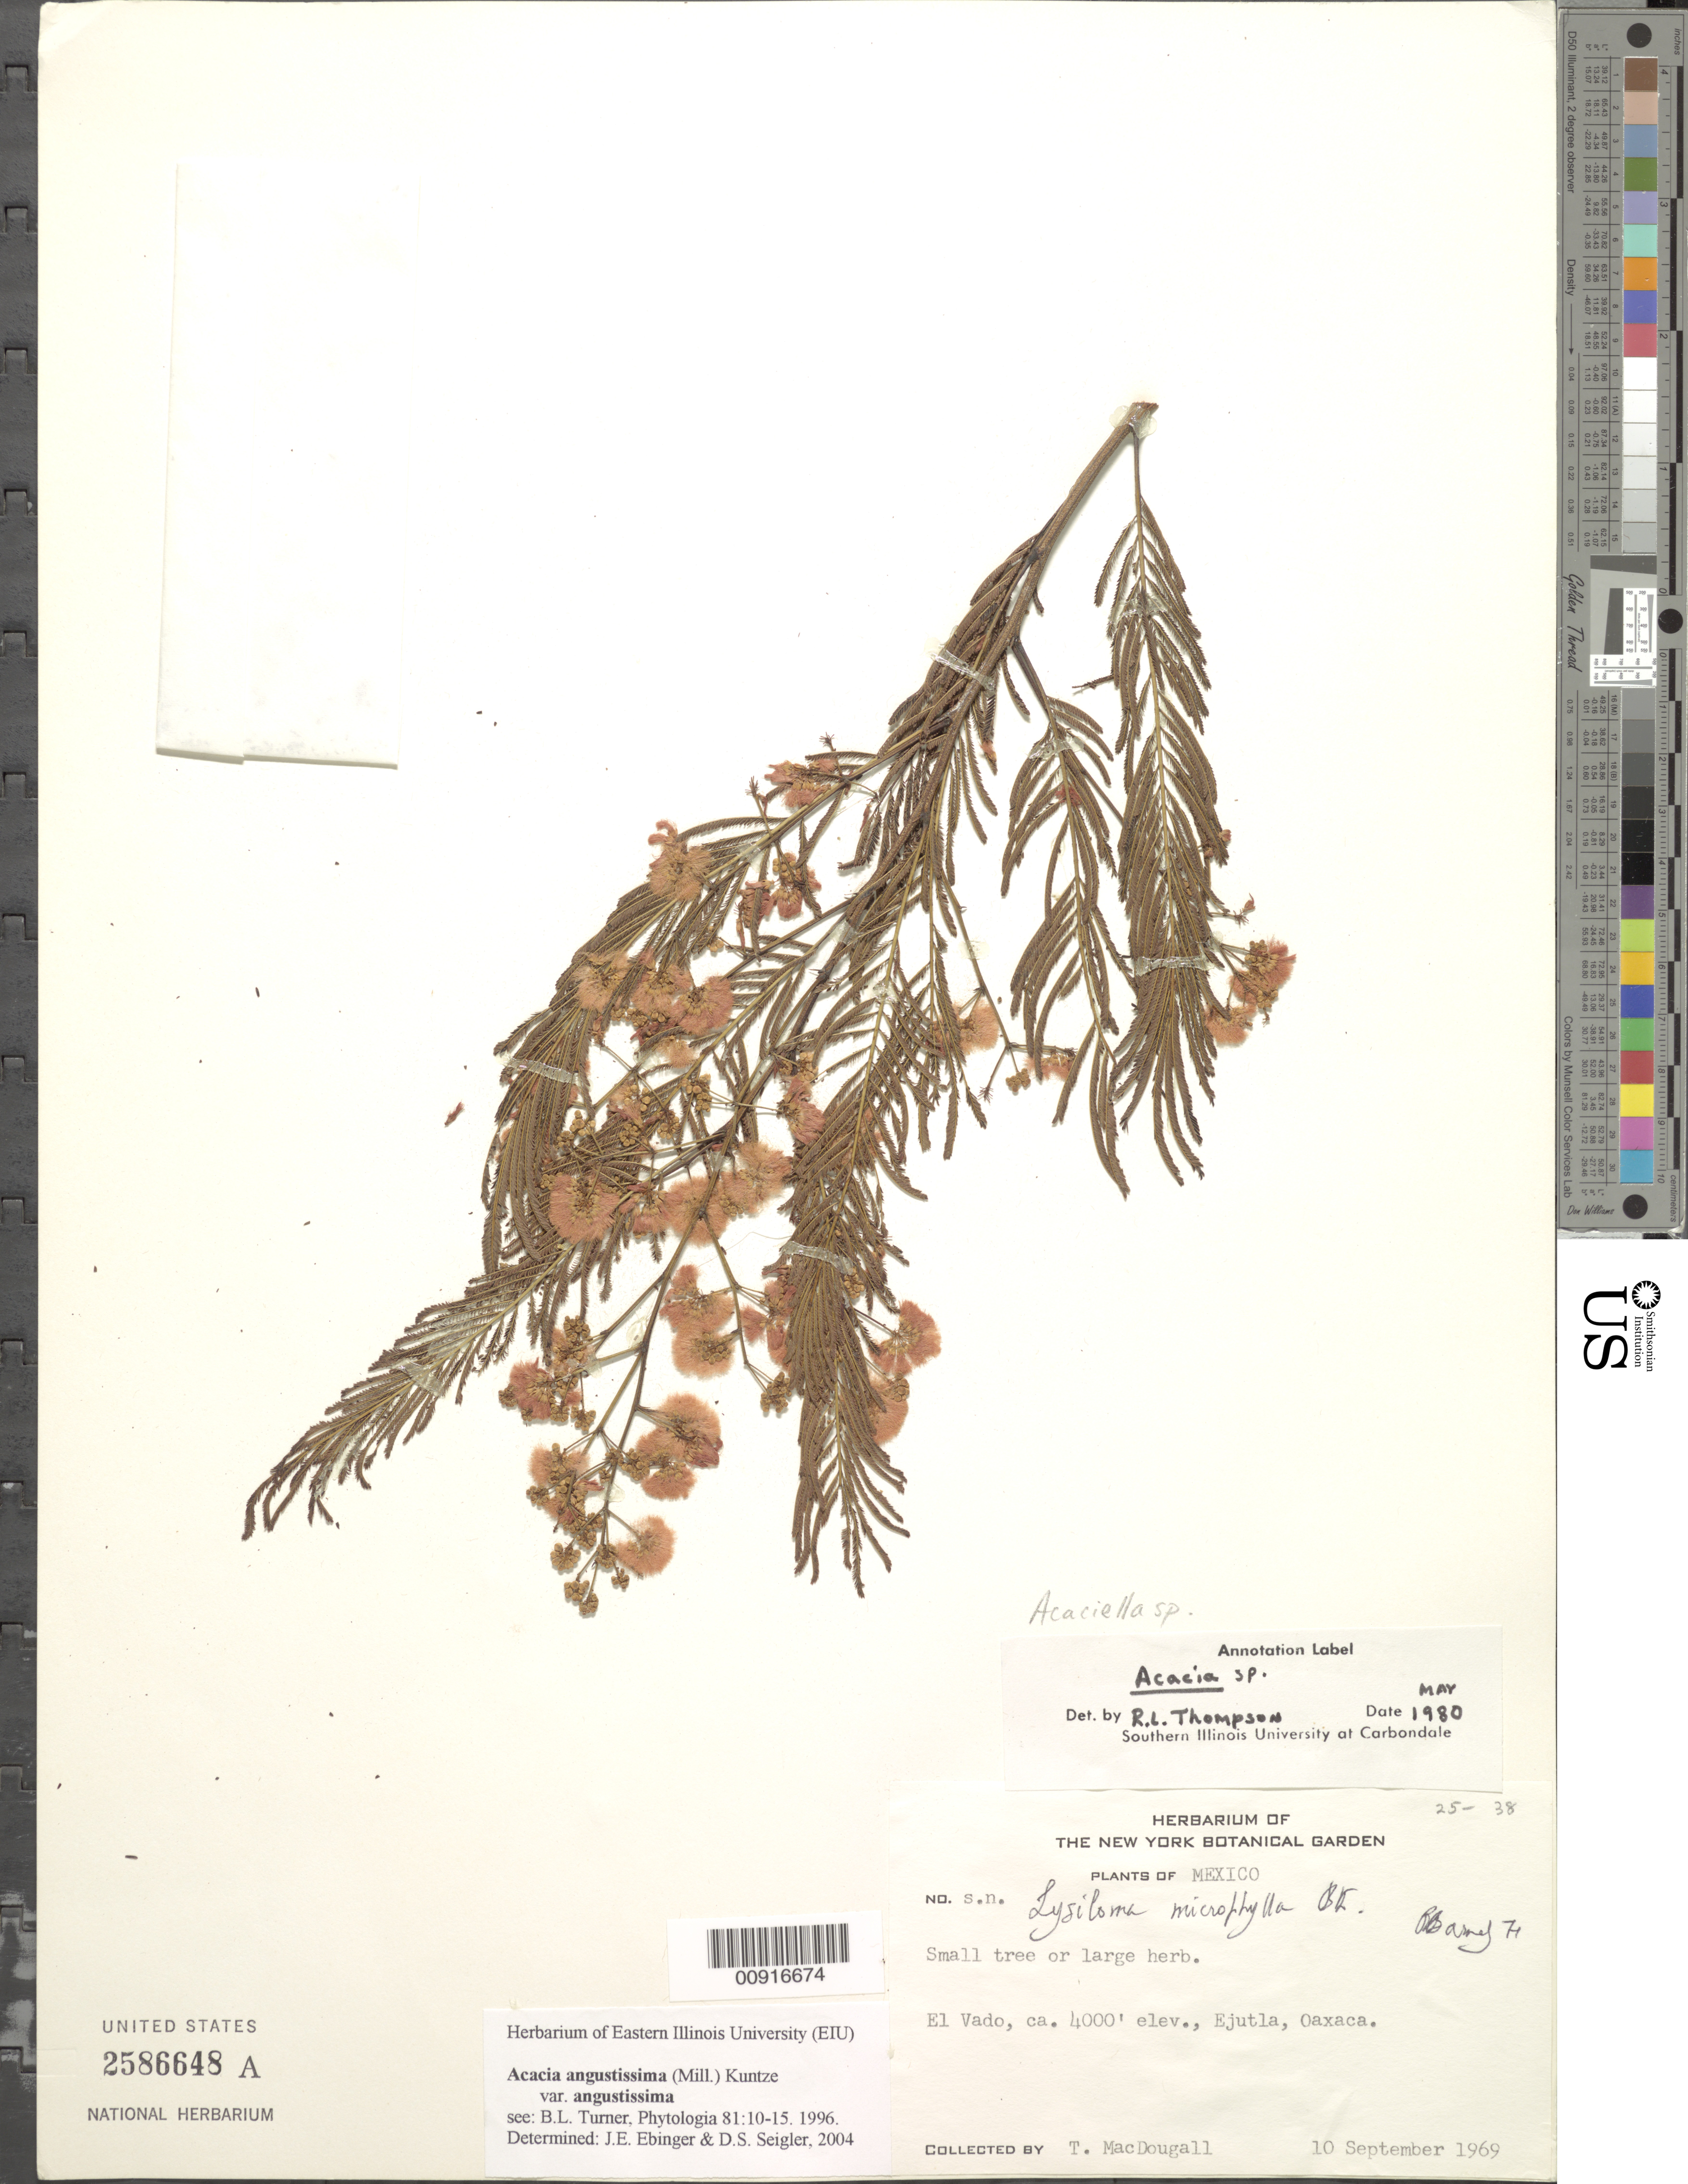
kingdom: Plantae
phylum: Tracheophyta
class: Magnoliopsida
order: Fabales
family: Fabaceae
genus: Acaciella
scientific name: Acaciella sp.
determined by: Strong, M. T., (US), Smithsonian Institution - National Museum of Natural History (UNITED STATES)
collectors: T. Macdougall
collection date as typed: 10 Sep 1969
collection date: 1969-09-10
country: Mexico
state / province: Oaxaca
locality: El Vado, Ejutla, Oaxaca.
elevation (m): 1219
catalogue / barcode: US 2586648A